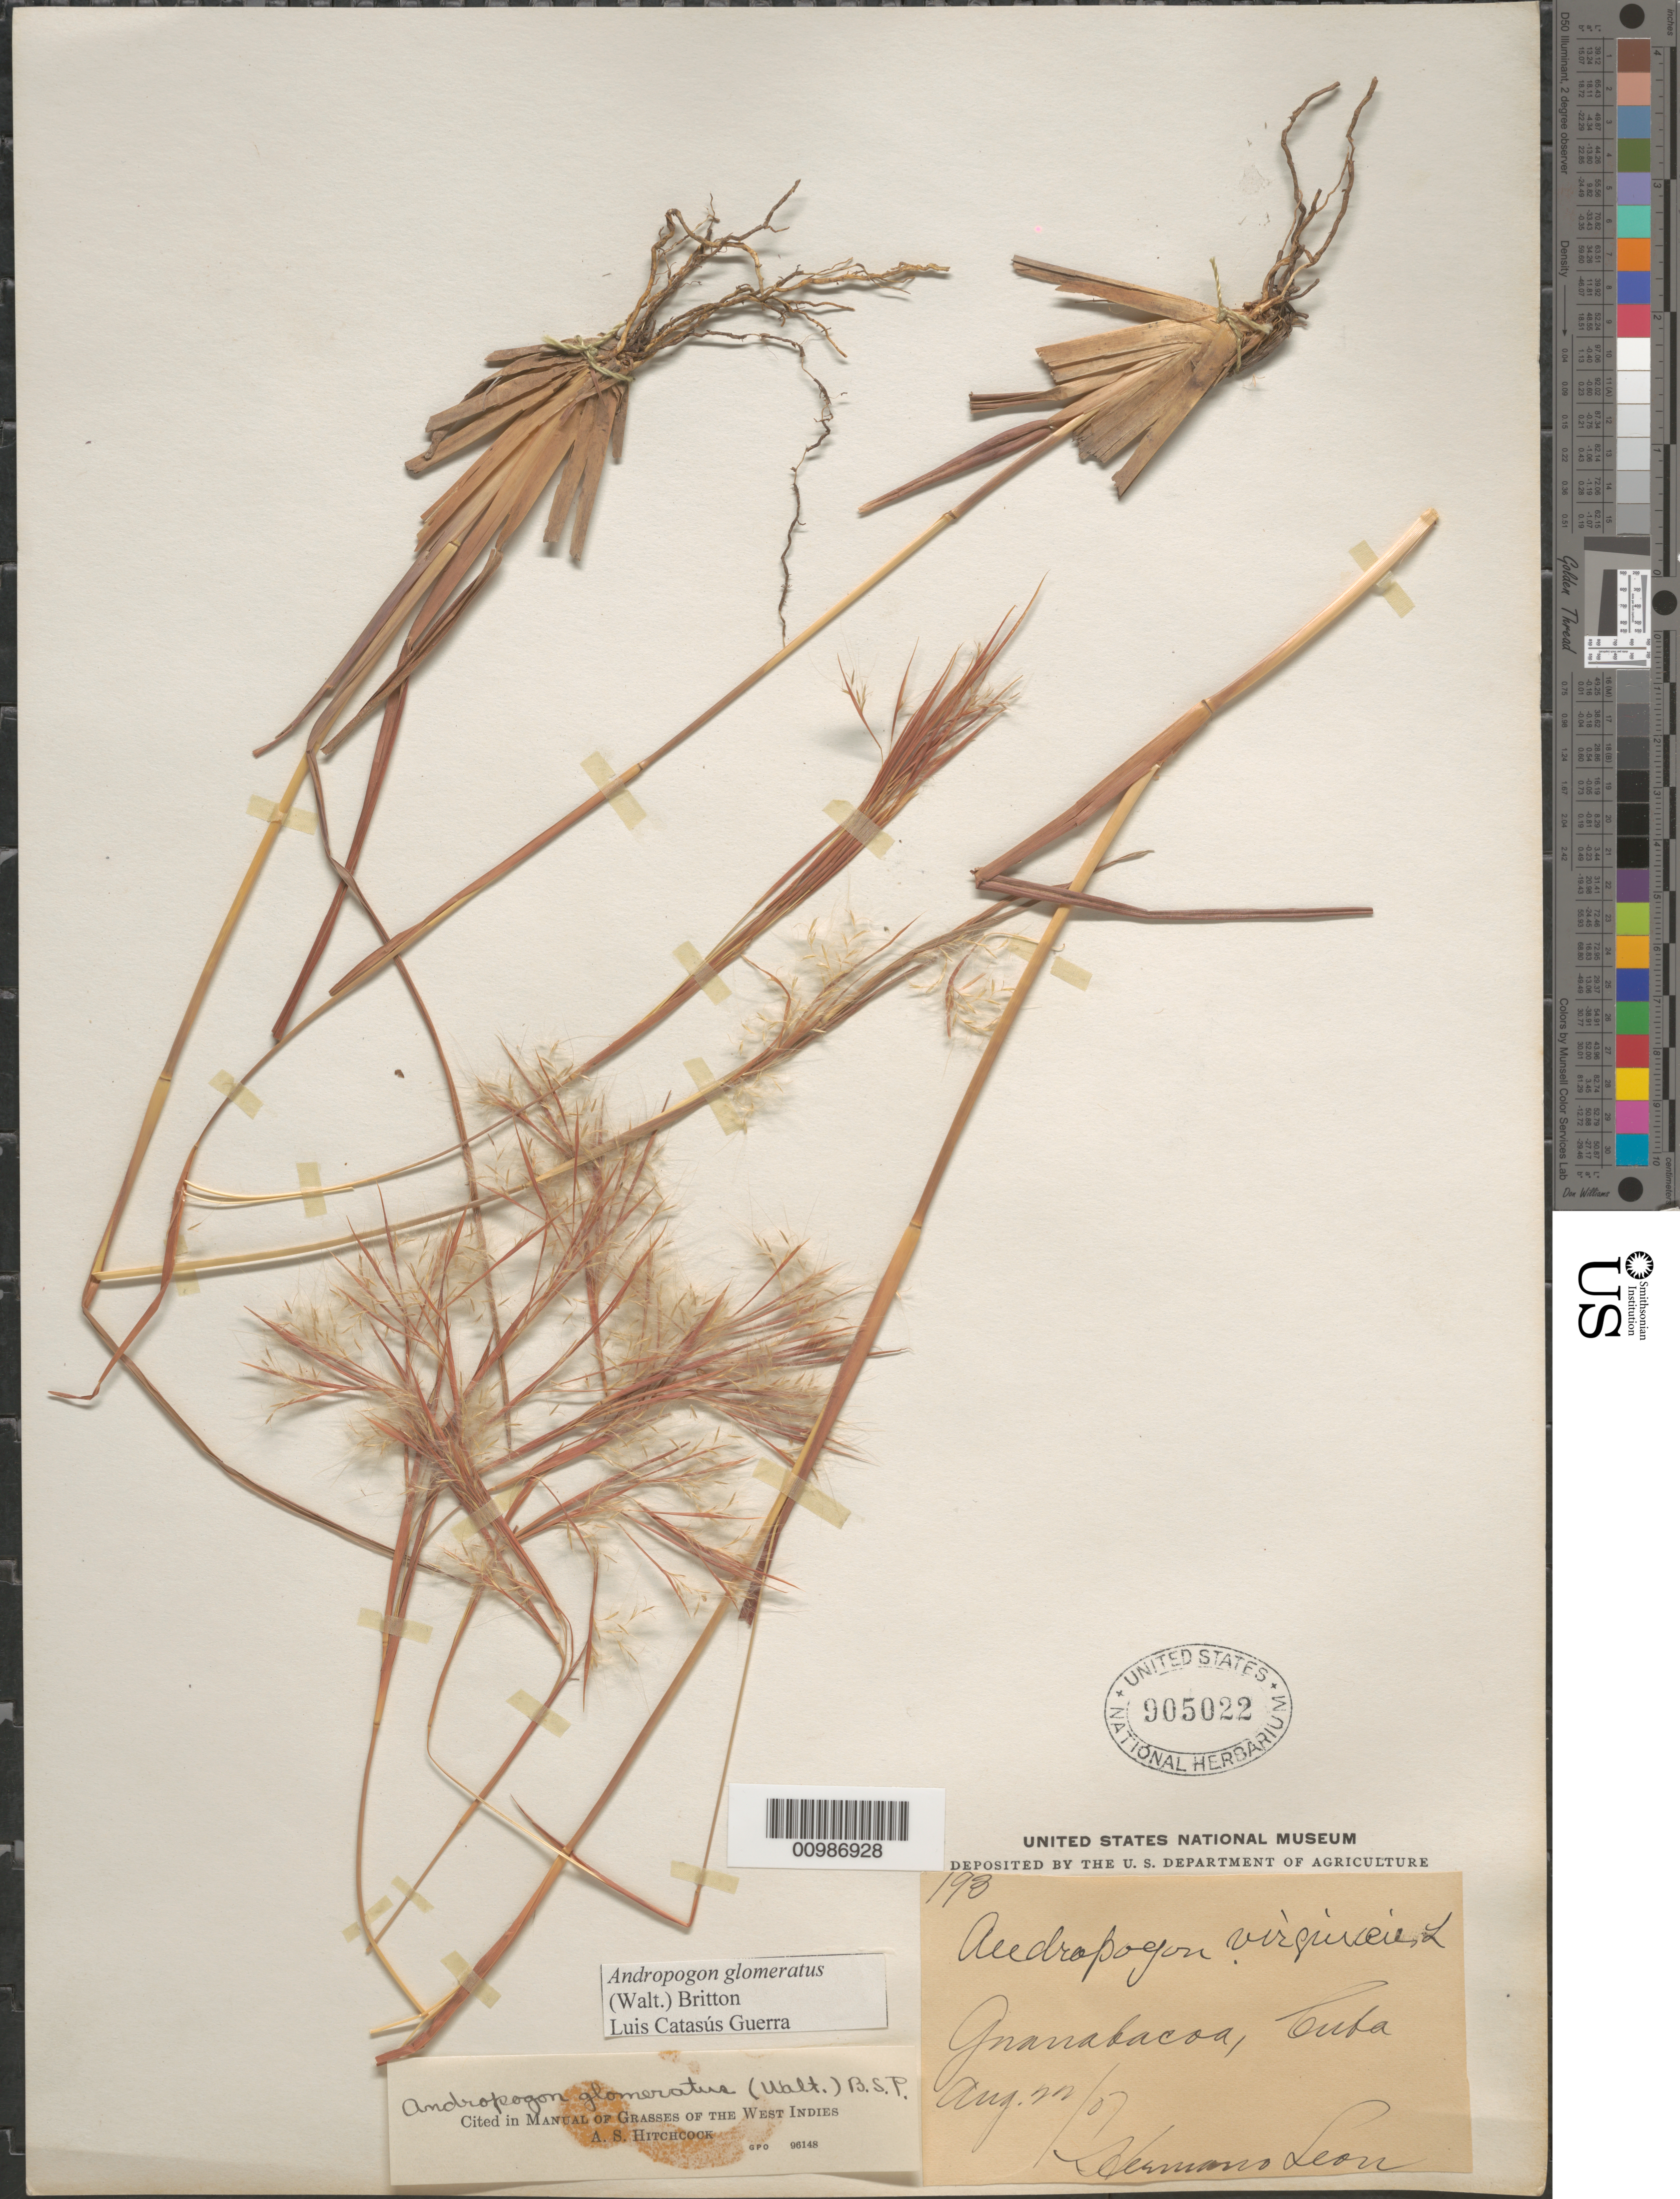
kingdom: Plantae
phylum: Tracheophyta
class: Liliopsida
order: Poales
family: Poaceae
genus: Andropogon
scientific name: Andropogon glomeratus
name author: (Walter) Britton, Stearns & Poggenb.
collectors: Bro. León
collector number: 198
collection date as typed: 22 Aug 1907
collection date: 1907-08-22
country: Cuba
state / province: La Habana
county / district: Municipio Guanabacoa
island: Cuba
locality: Guanabacoa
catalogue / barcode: US 905022